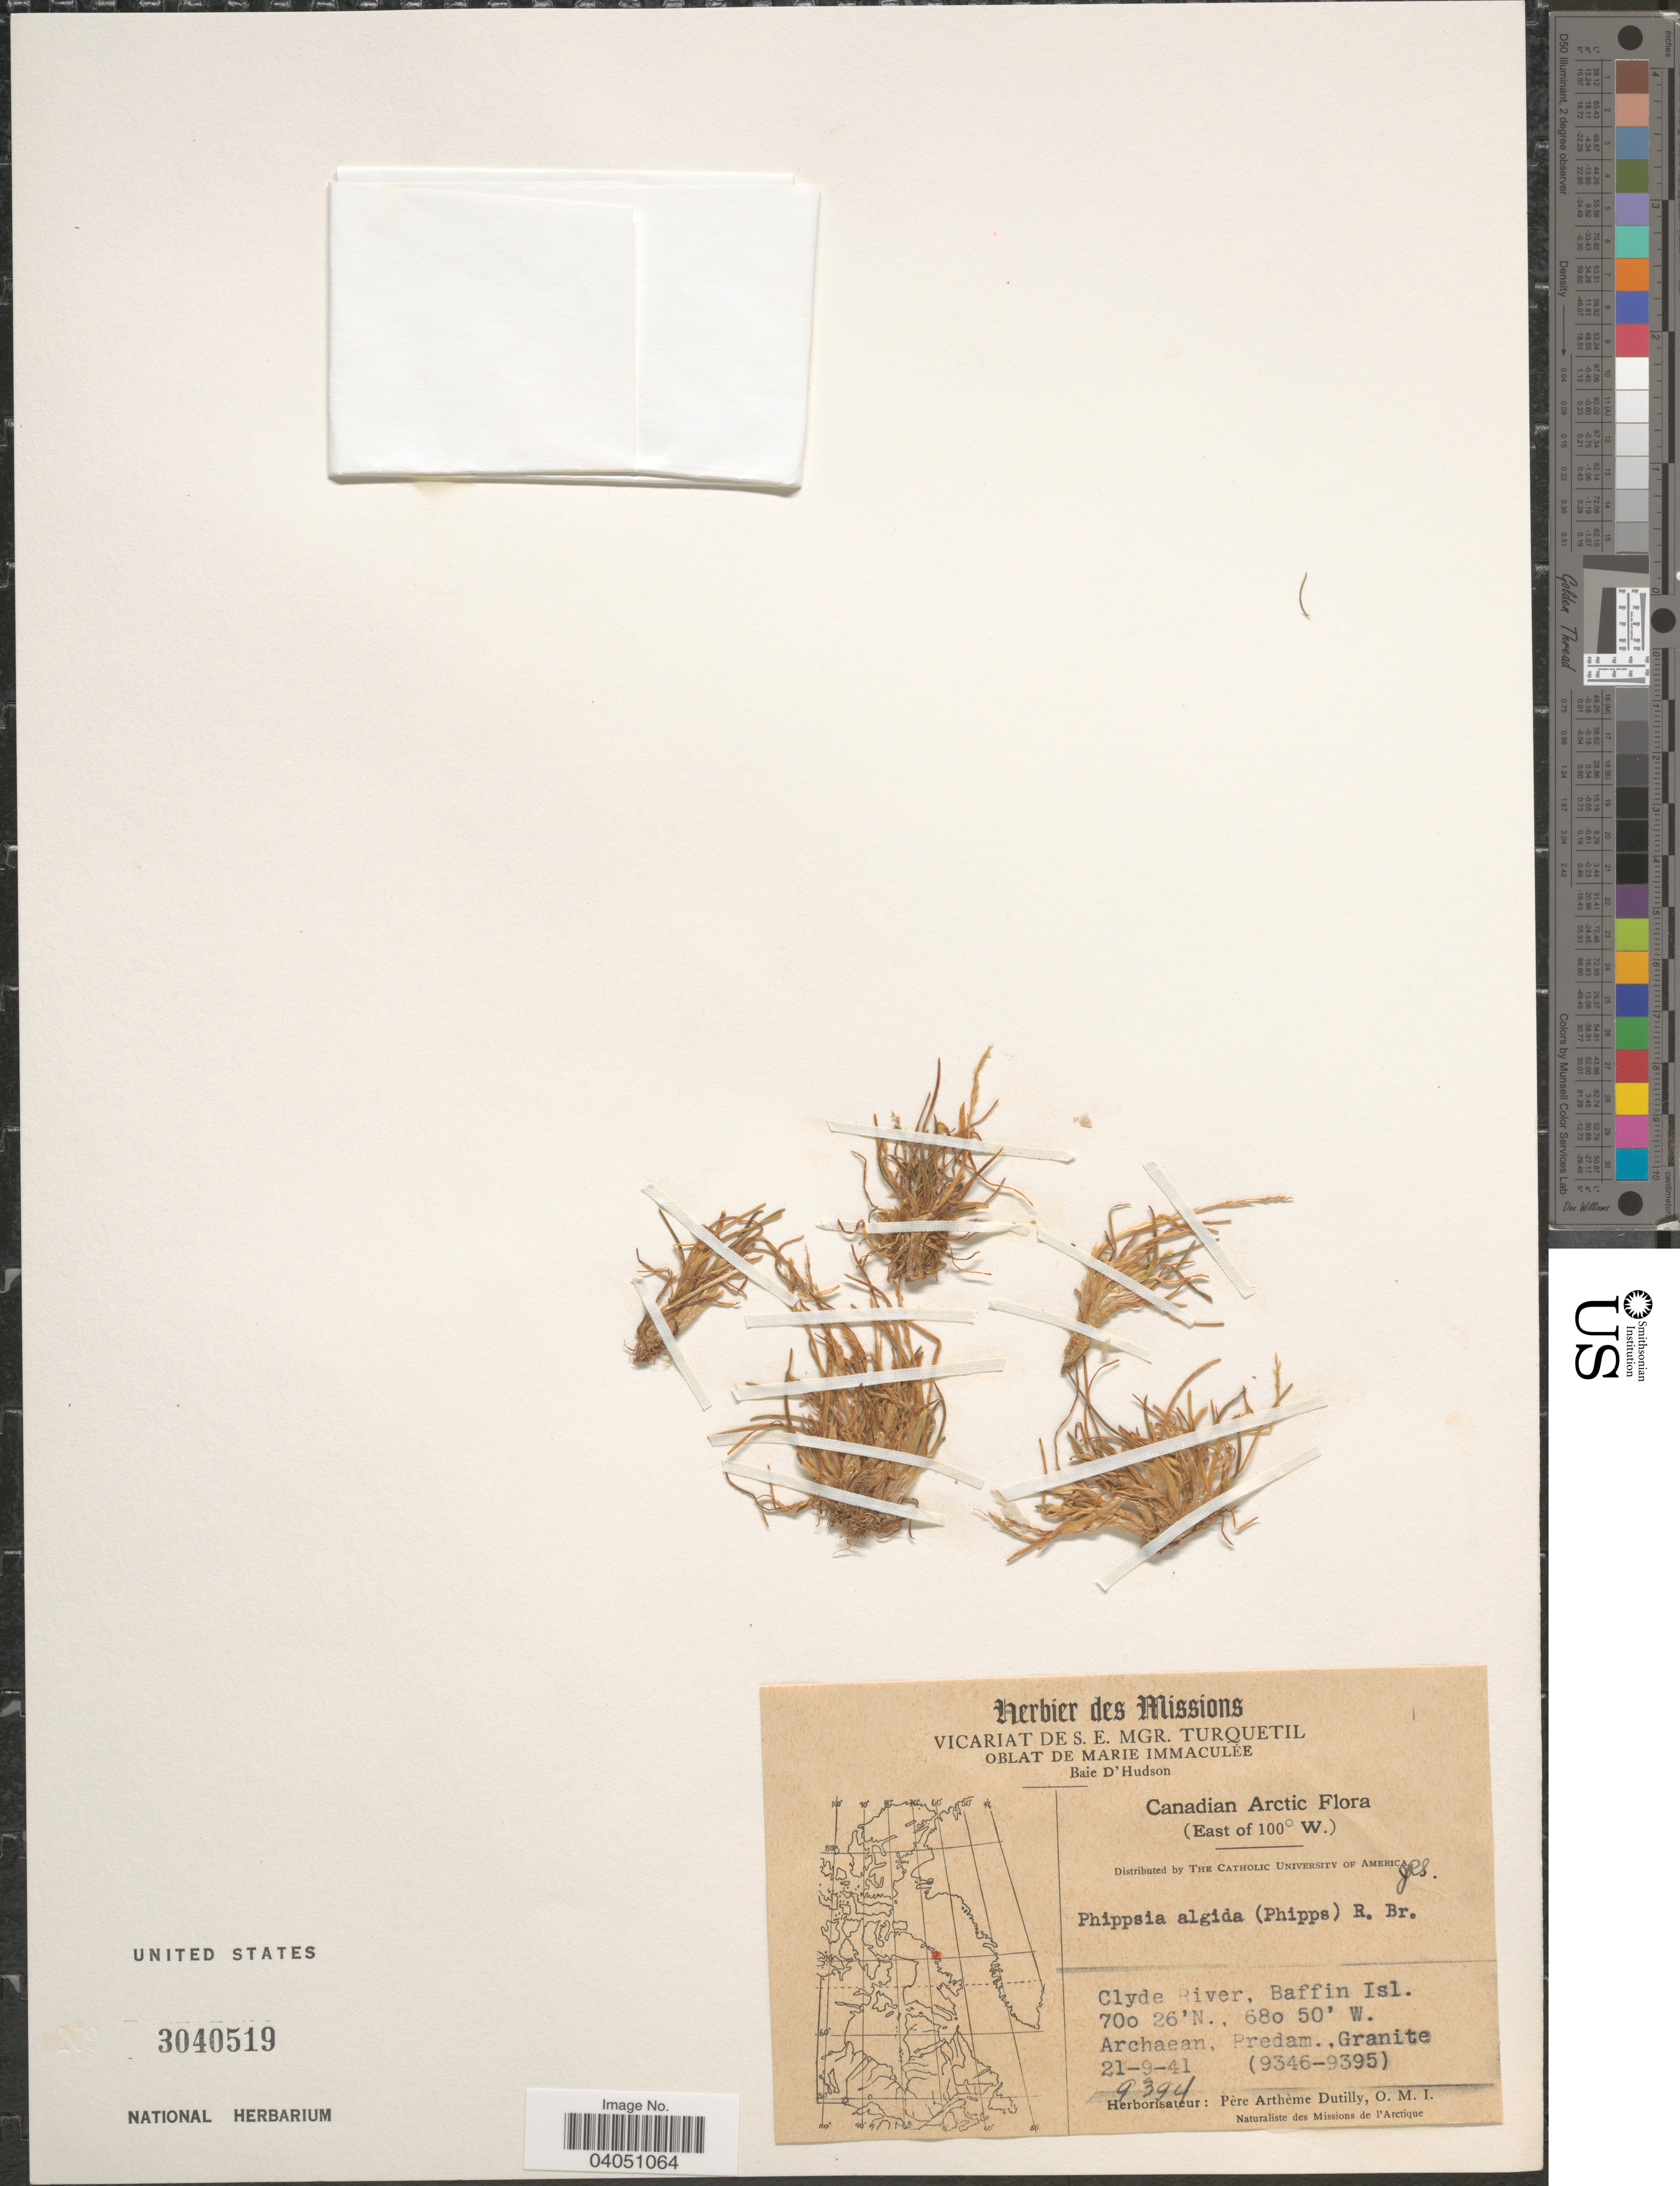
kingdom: Plantae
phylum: Tracheophyta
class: Liliopsida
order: Poales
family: Poaceae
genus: Phippsia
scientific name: Phippsia algida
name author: (Sol.) R. Br.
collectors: P. Dutilly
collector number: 9394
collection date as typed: Transcribed d/m/y: 21/9/41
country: Canada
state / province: Nunavut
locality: Canadian Arctic. (East of 100° W.). Clyde River, Baffin Isl.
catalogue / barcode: US 3040519